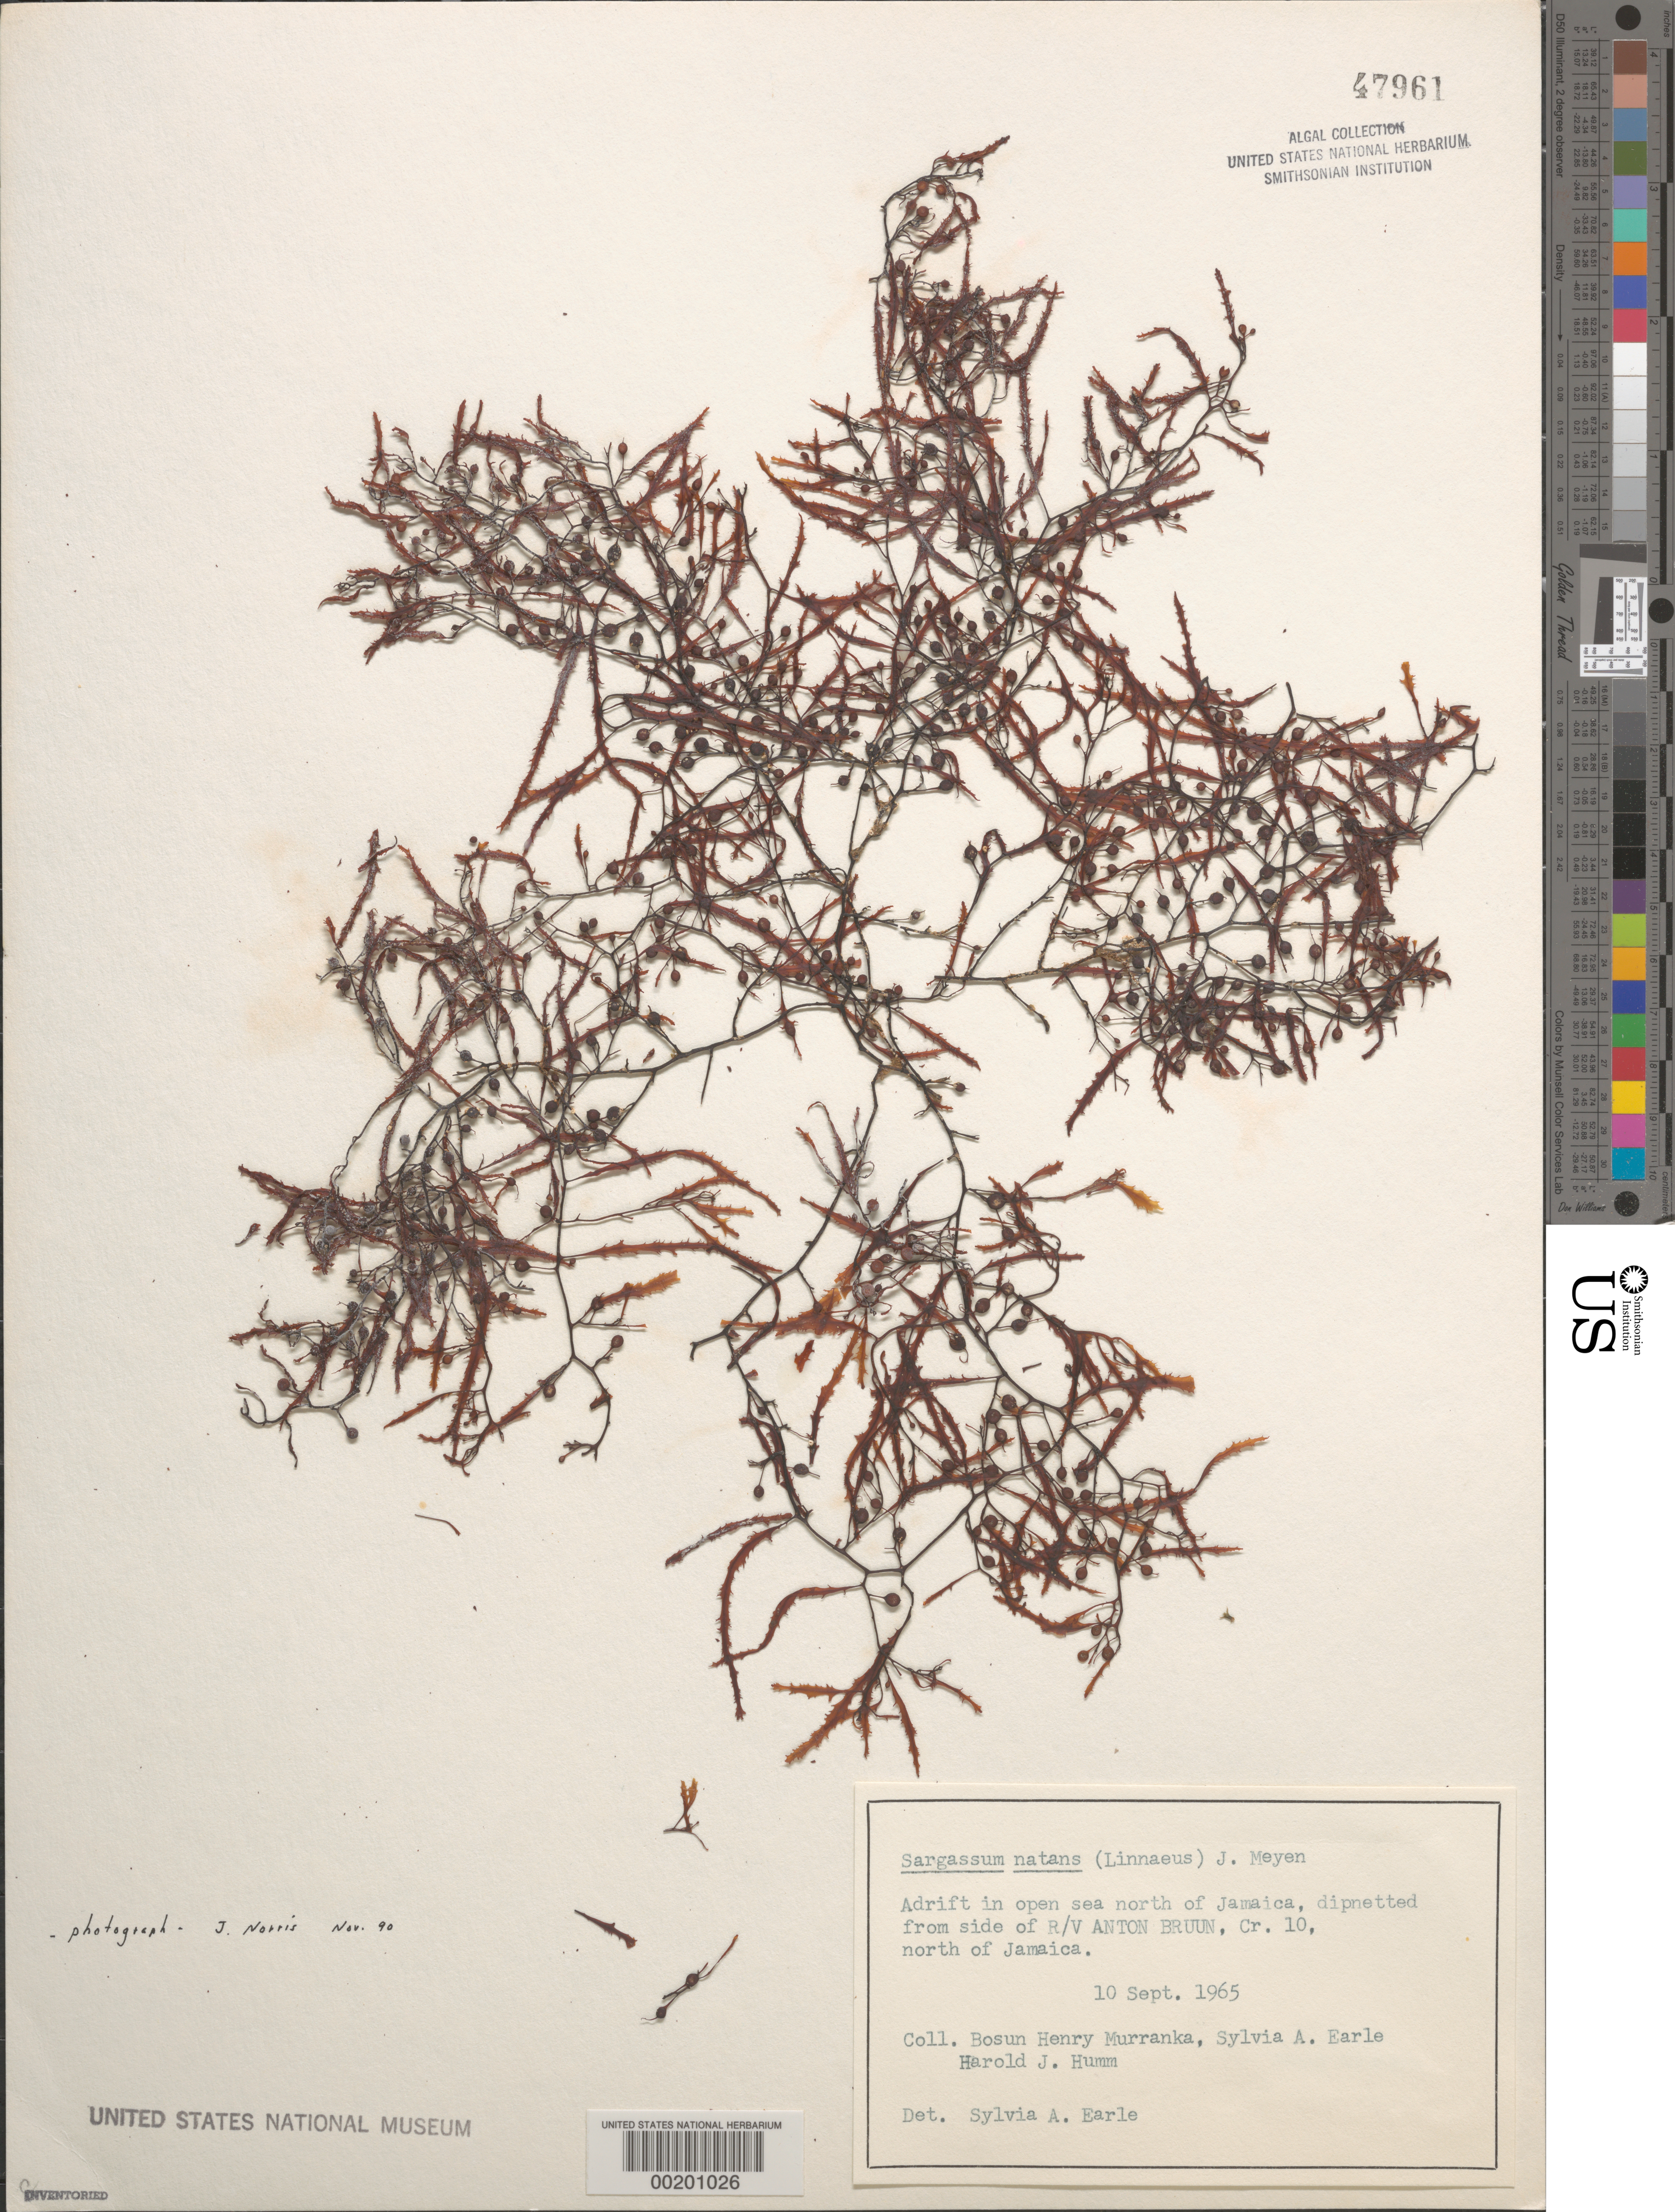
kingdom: Chromista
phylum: Ochrophyta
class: Phaeophyceae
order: Fucales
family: Sargassaceae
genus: Sargassum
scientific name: Sargassum natans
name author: (L.) Gaillon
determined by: Earle, S. A.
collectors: H. Murranka, S. A. Earle & H. J. Humm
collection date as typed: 10 Sep 1965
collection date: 1965-09-10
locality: Caribbean Sea north of Jamaica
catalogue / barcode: US 47961